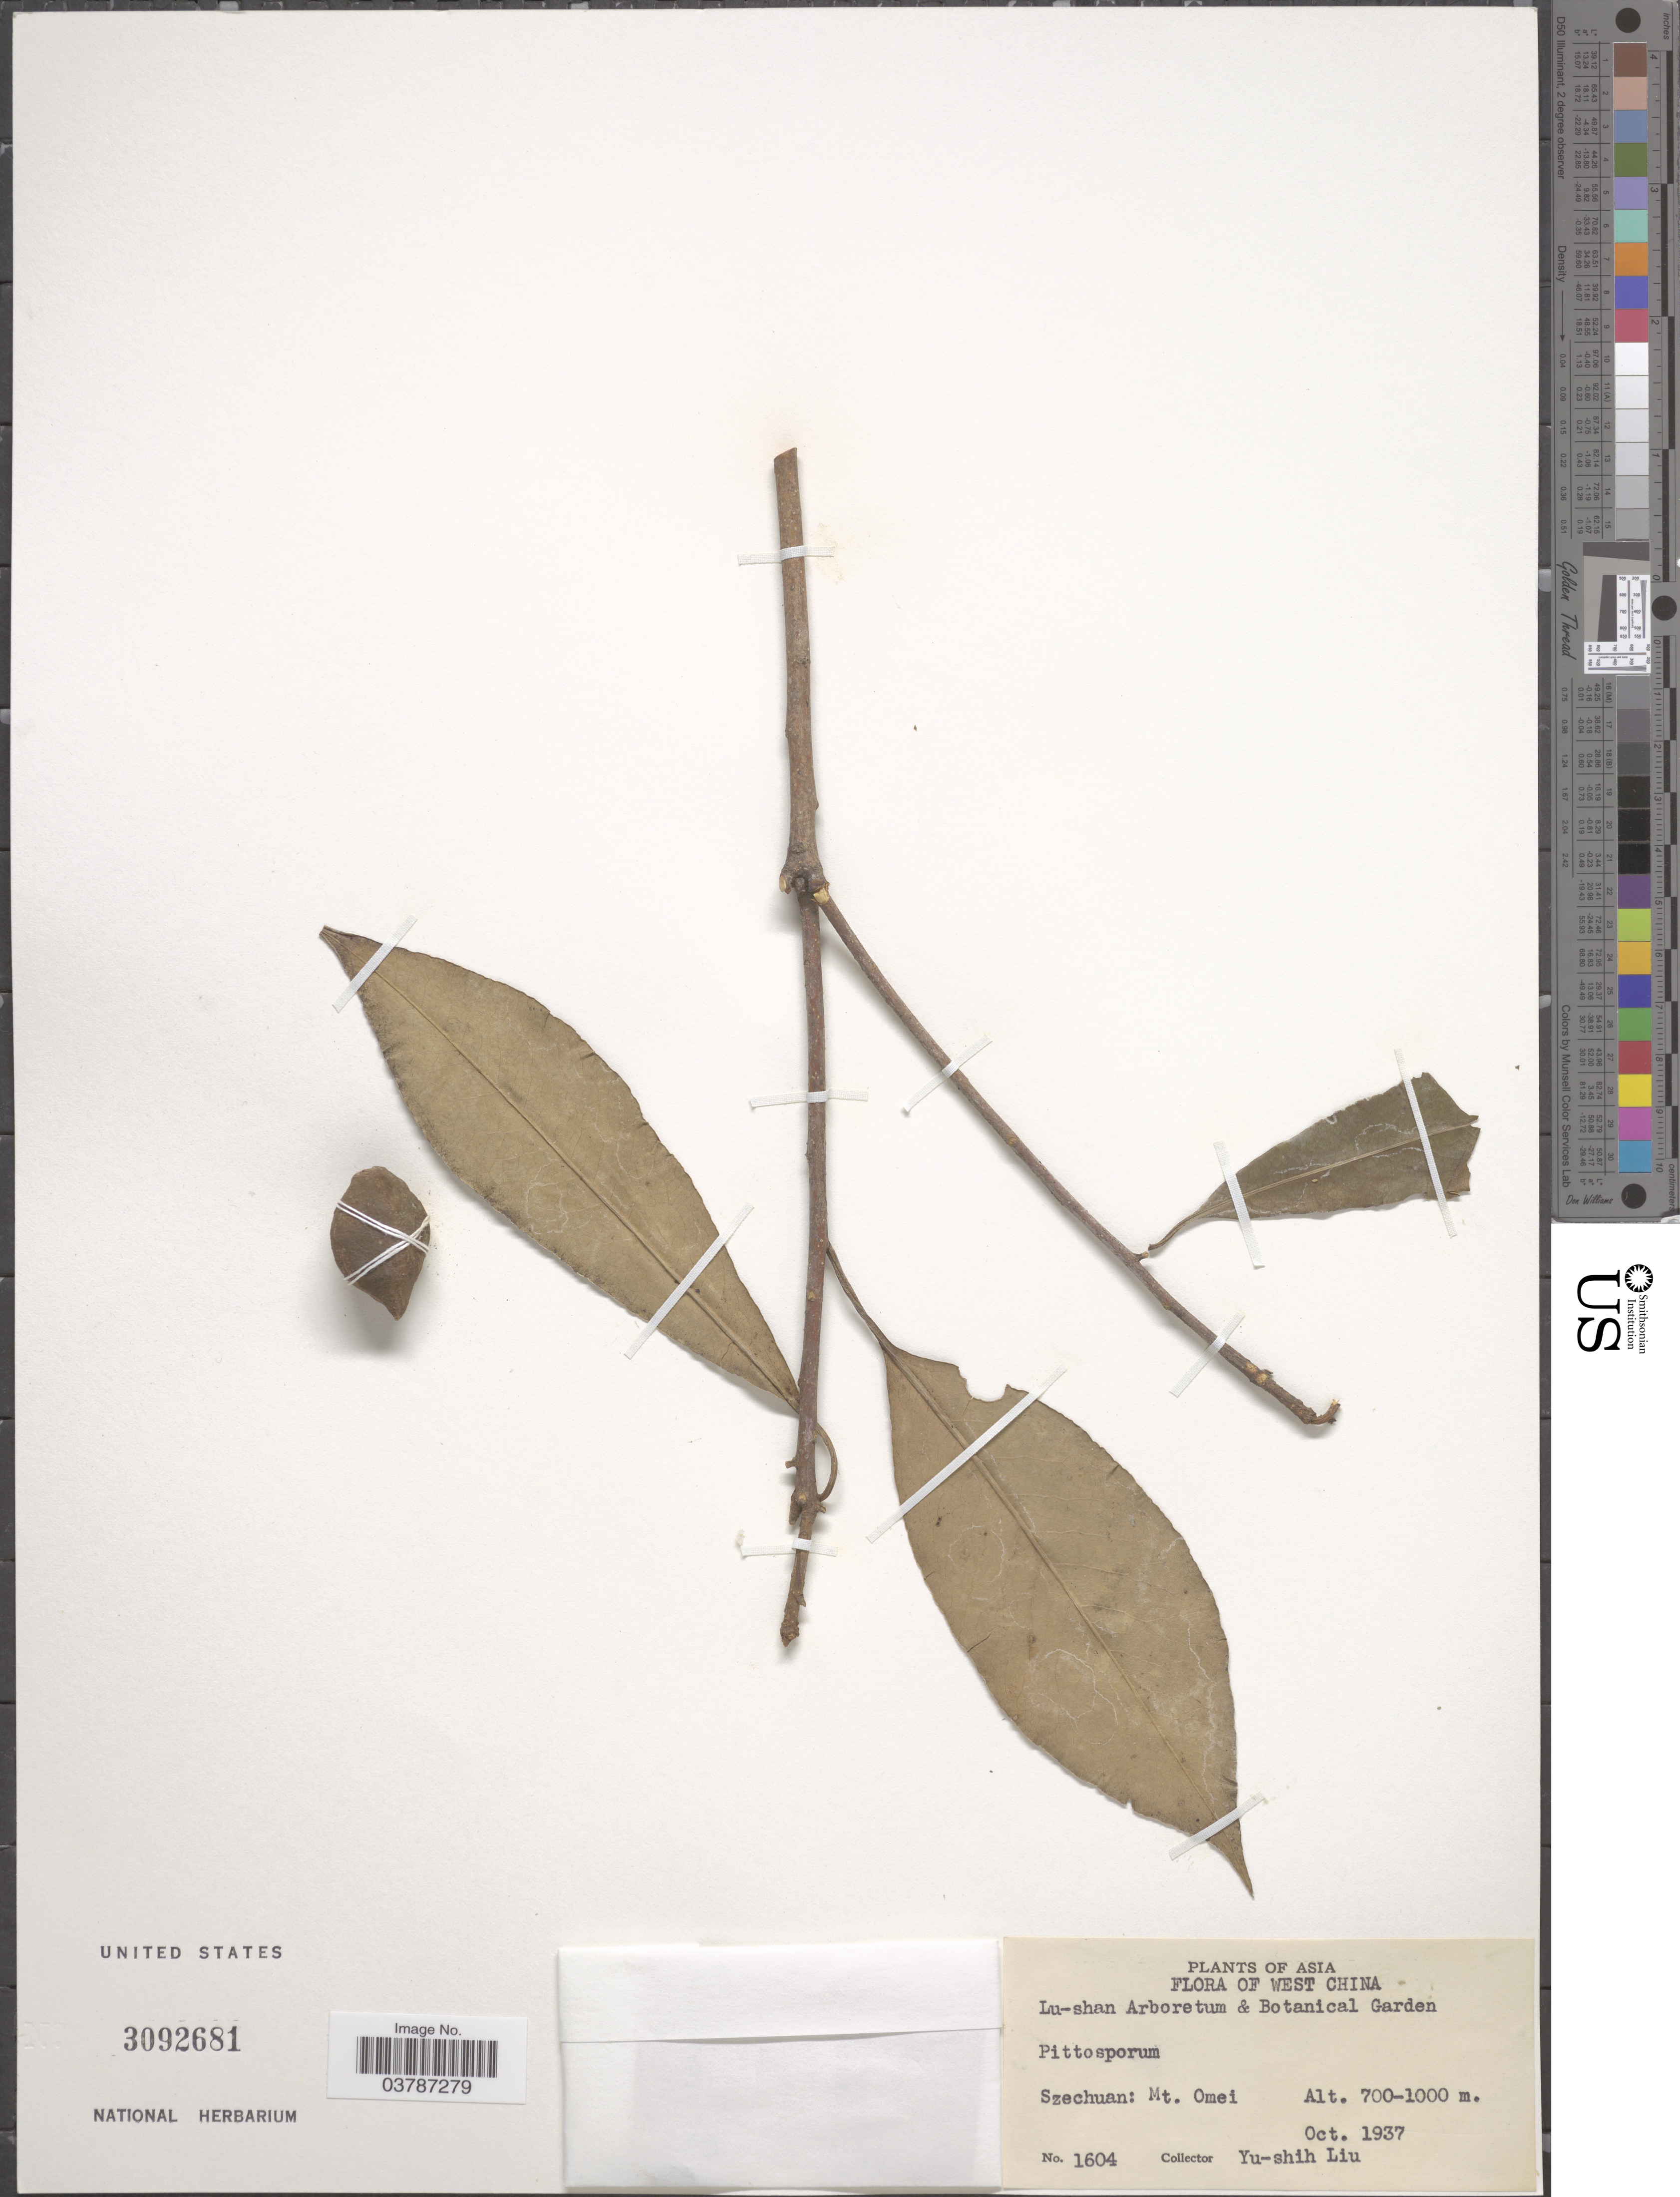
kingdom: Plantae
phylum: Tracheophyta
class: Magnoliopsida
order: Apiales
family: Pittosporaceae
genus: Pittosporum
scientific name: Pittosporum sp.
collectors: Y.-S. Liu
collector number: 1604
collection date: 1937-10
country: China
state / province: Sichuan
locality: West China. Szechuan: Mt. Omei.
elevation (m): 700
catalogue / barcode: US 3092681